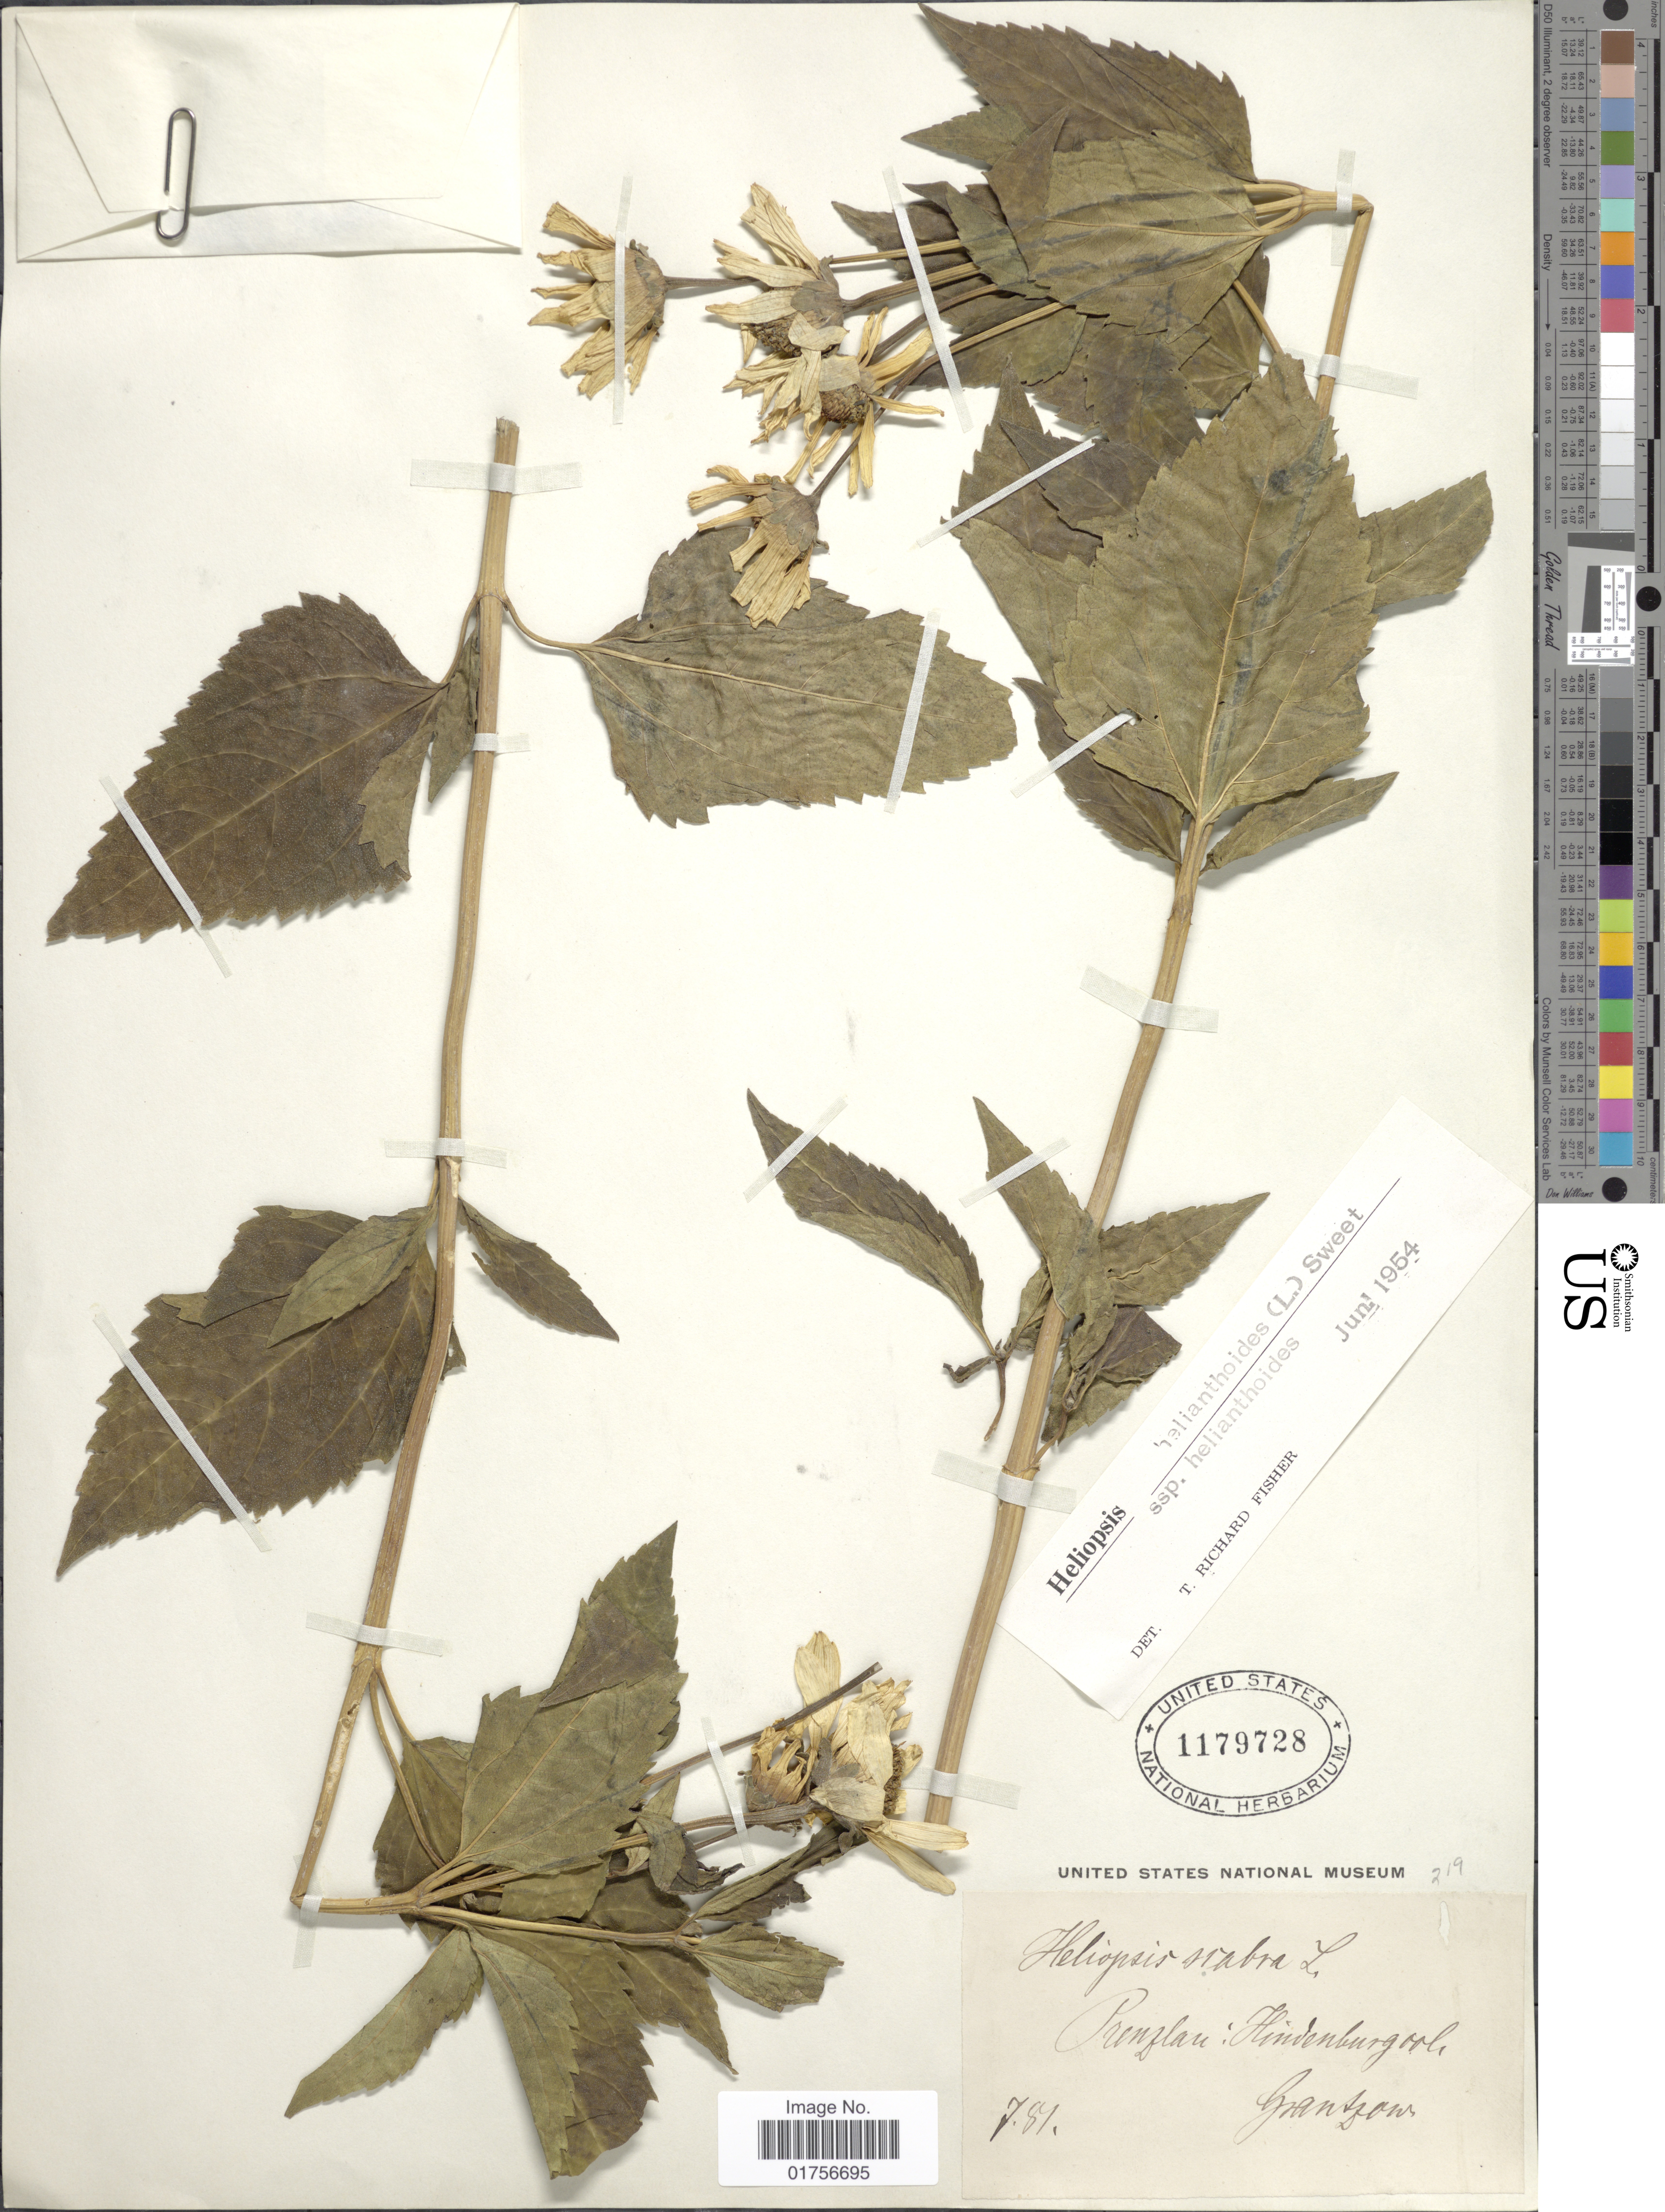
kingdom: Plantae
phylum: Tracheophyta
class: Magnoliopsida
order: Asterales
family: Asteraceae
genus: Heliopsis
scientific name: Heliopsis helianthoides subsp. helianthoides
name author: (L.) Sweet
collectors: Grantzow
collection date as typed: Transcribed d/m/y: /7/81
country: Germany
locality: Prenzlau: Hindenburg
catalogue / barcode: US 1179728